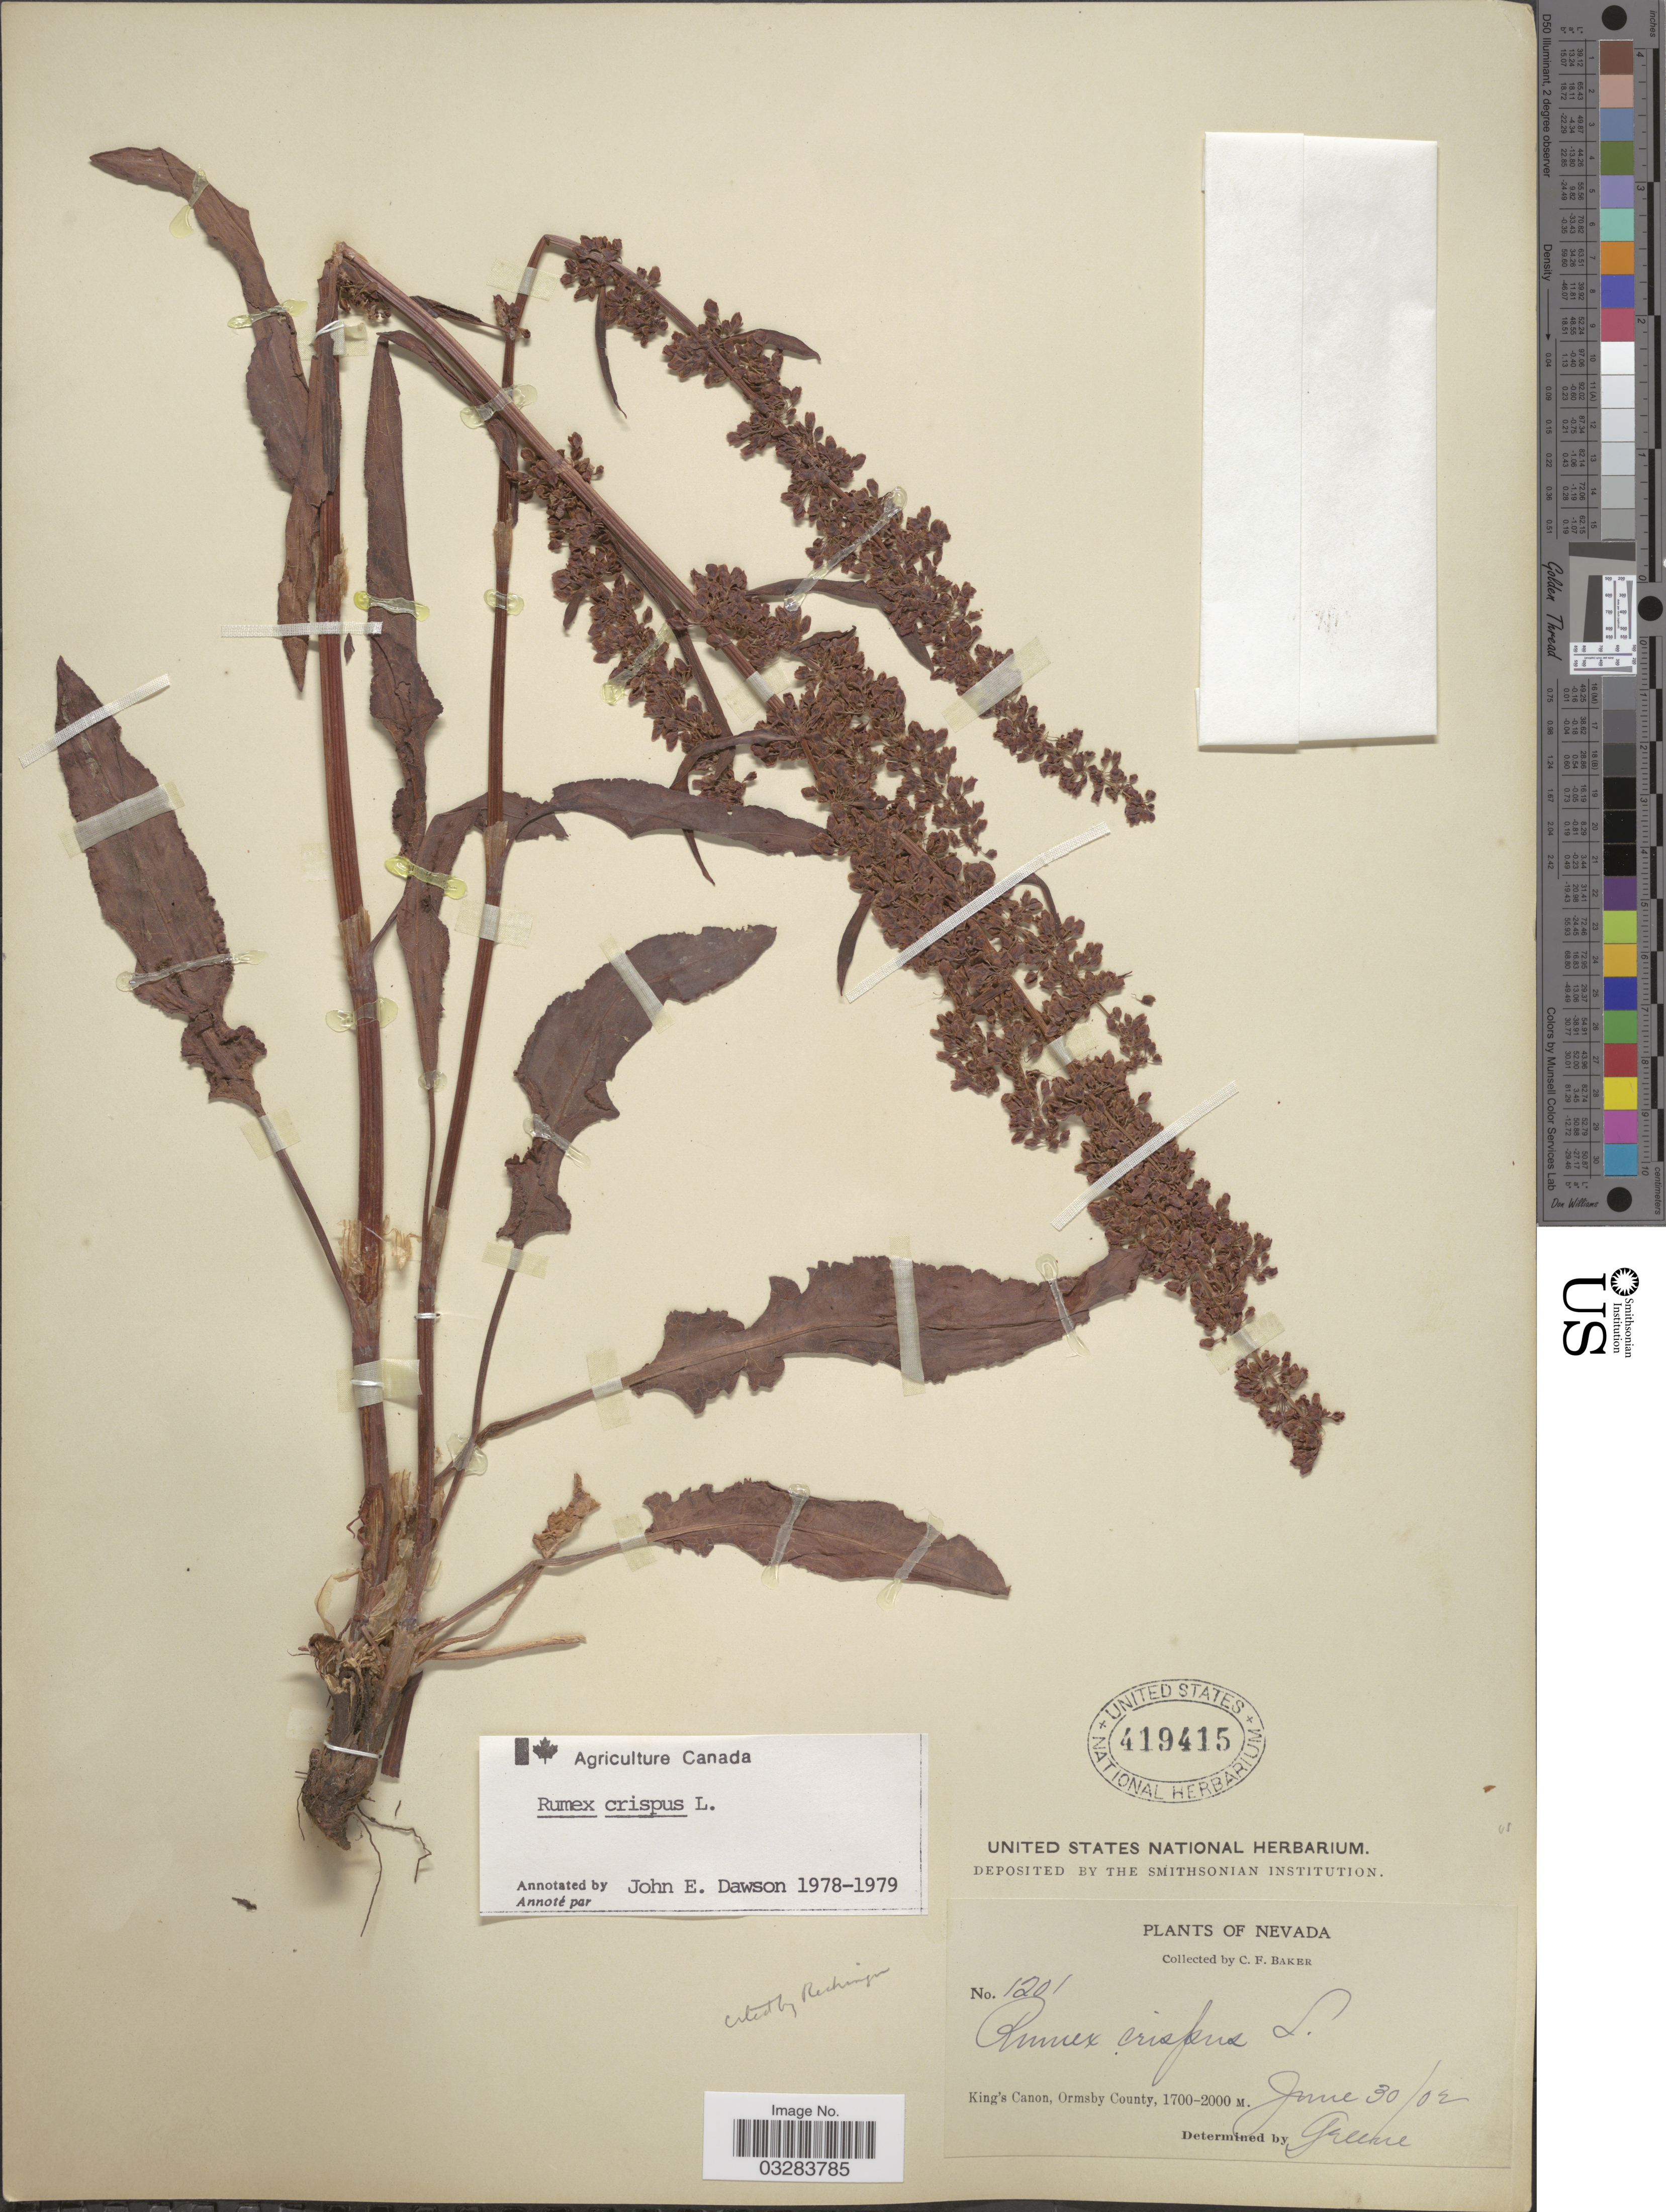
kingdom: Plantae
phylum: Tracheophyta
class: Magnoliopsida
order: Caryophyllales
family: Polygonaceae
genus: Rumex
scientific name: Rumex crispus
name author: L.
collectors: C. F. Baker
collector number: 1201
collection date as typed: Transcribed d/m/y: 30/6/2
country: United States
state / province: Nevada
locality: King's Canon, Ormsby County.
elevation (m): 1700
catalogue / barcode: US 419415